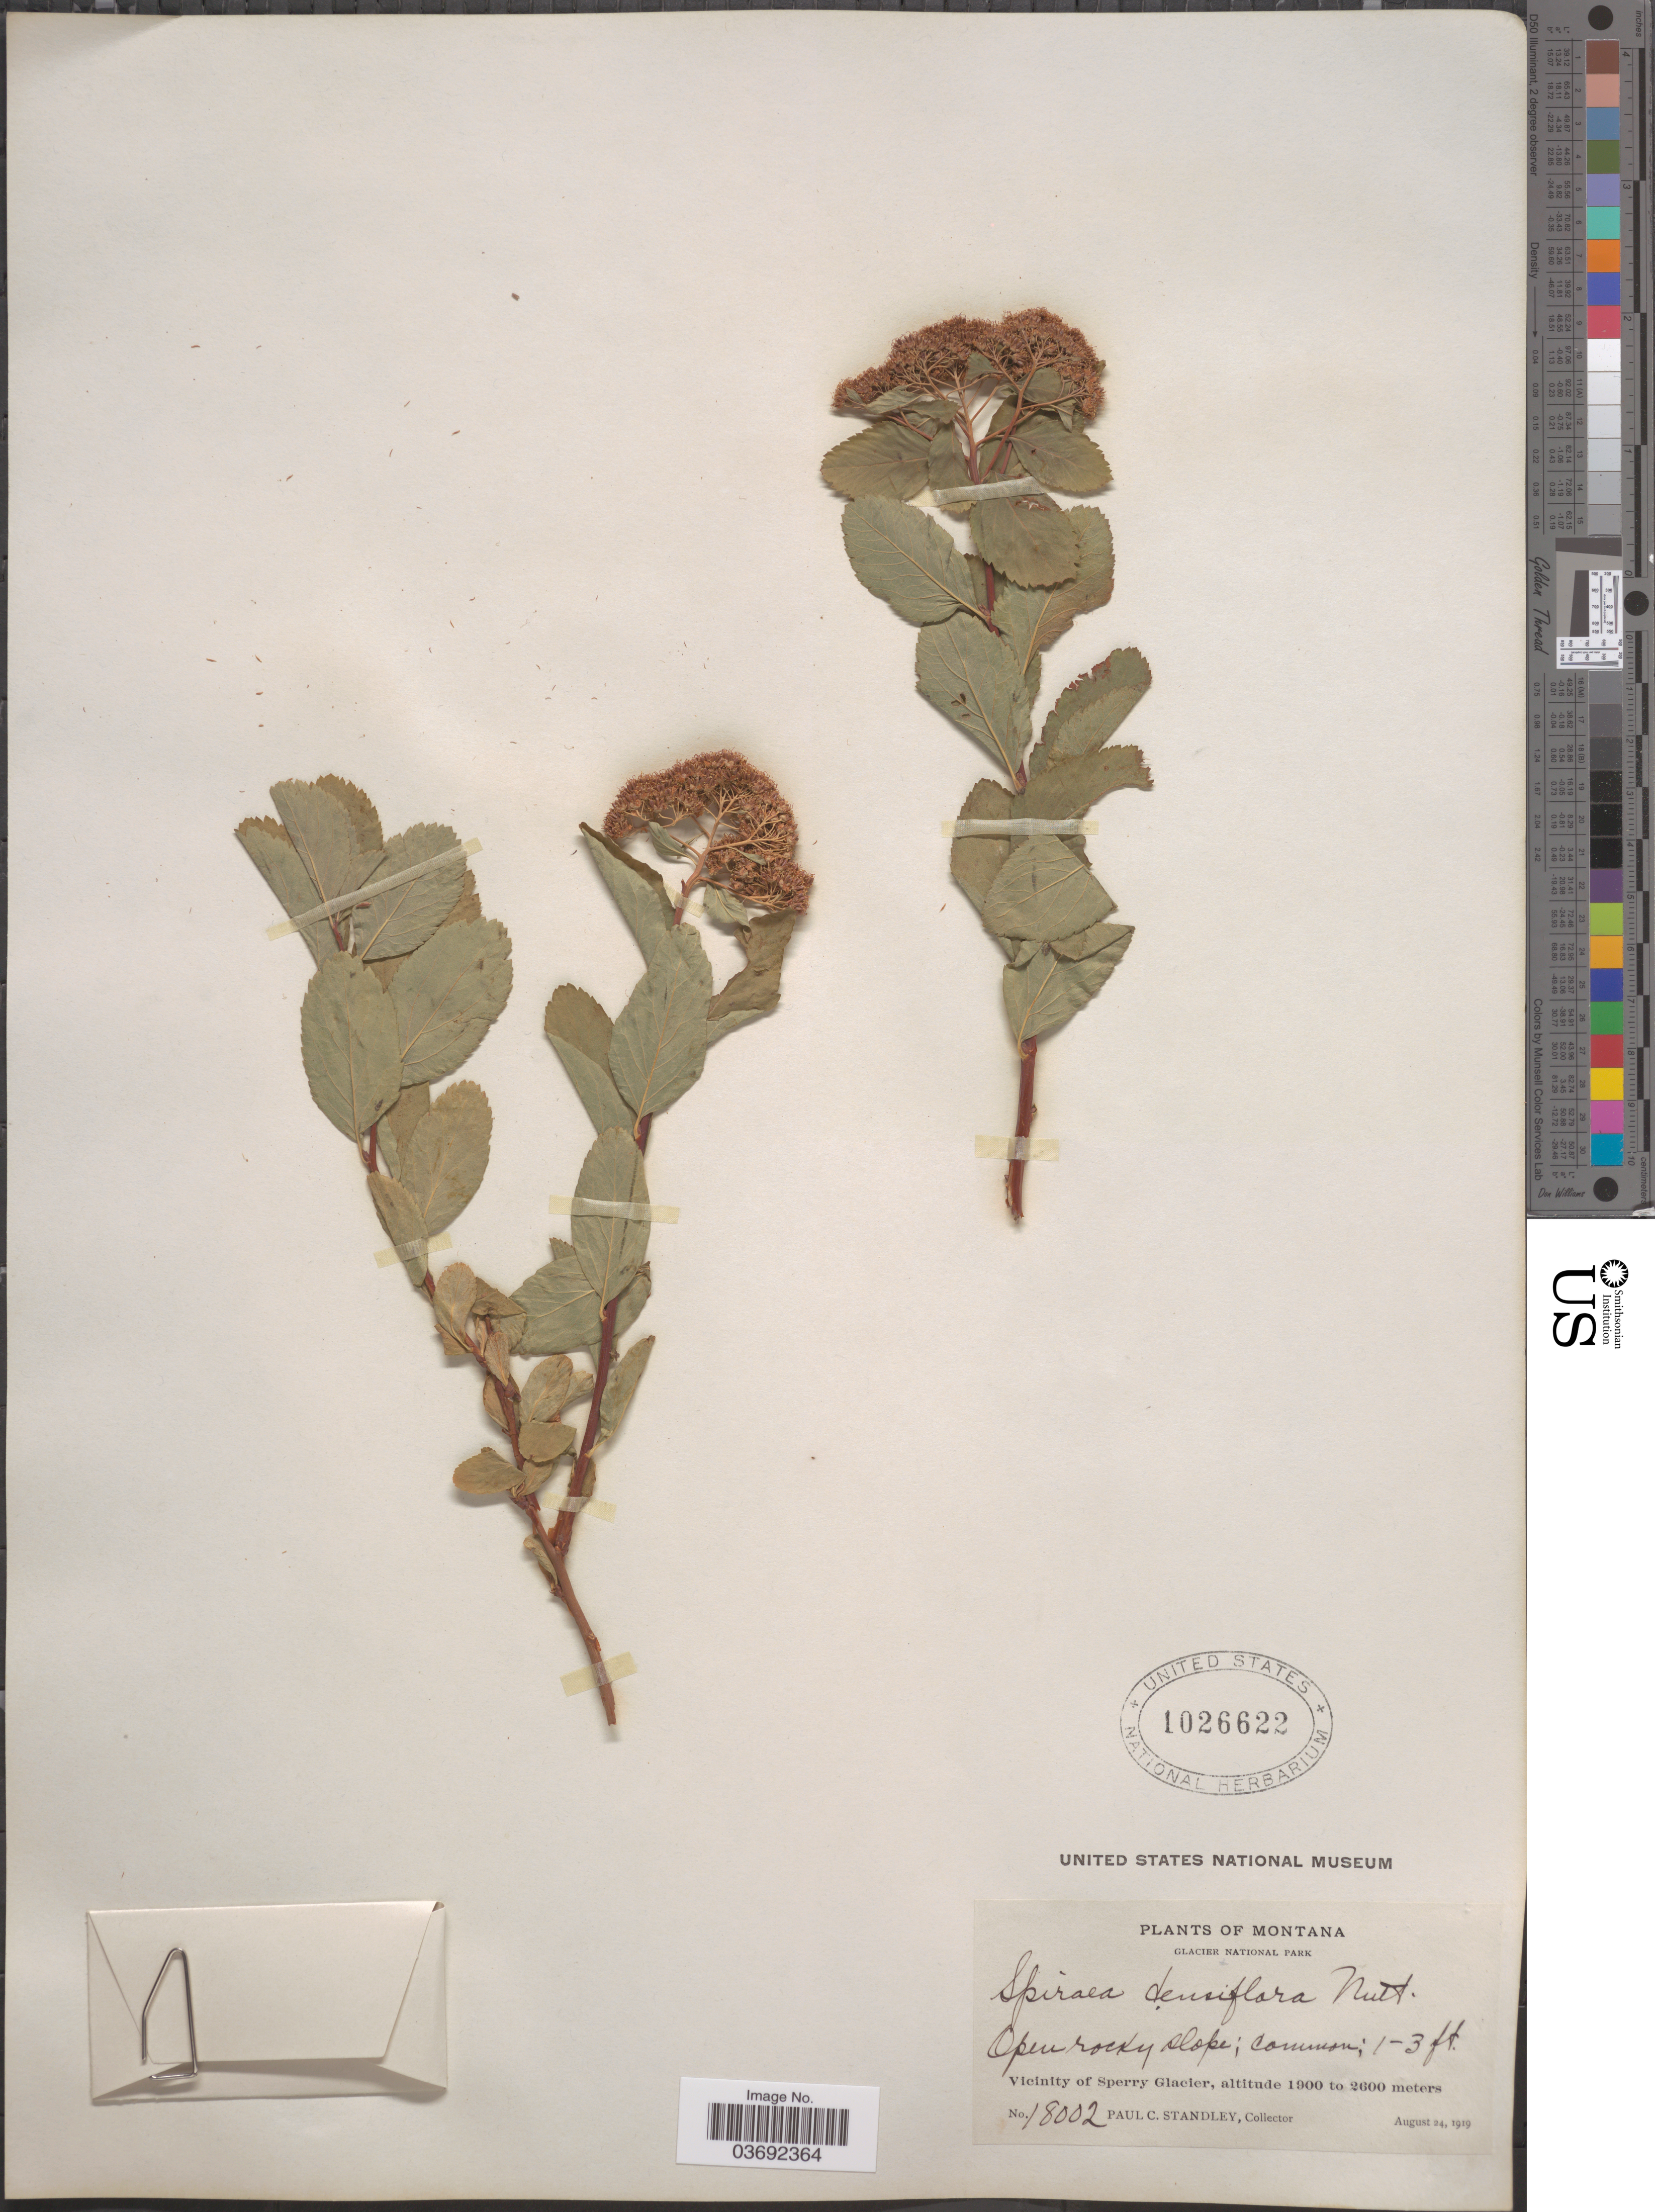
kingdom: Plantae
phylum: Tracheophyta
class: Magnoliopsida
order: Rosales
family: Rosaceae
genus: Spiraea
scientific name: Spiraea densiflora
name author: Nutt. ex Greenm.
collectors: P. C. Standley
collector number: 18002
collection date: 1919-08-24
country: United States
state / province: Montana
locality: Glacier National Park. Vicinity of Sperry Glacier.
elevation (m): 1900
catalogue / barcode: US 1026622